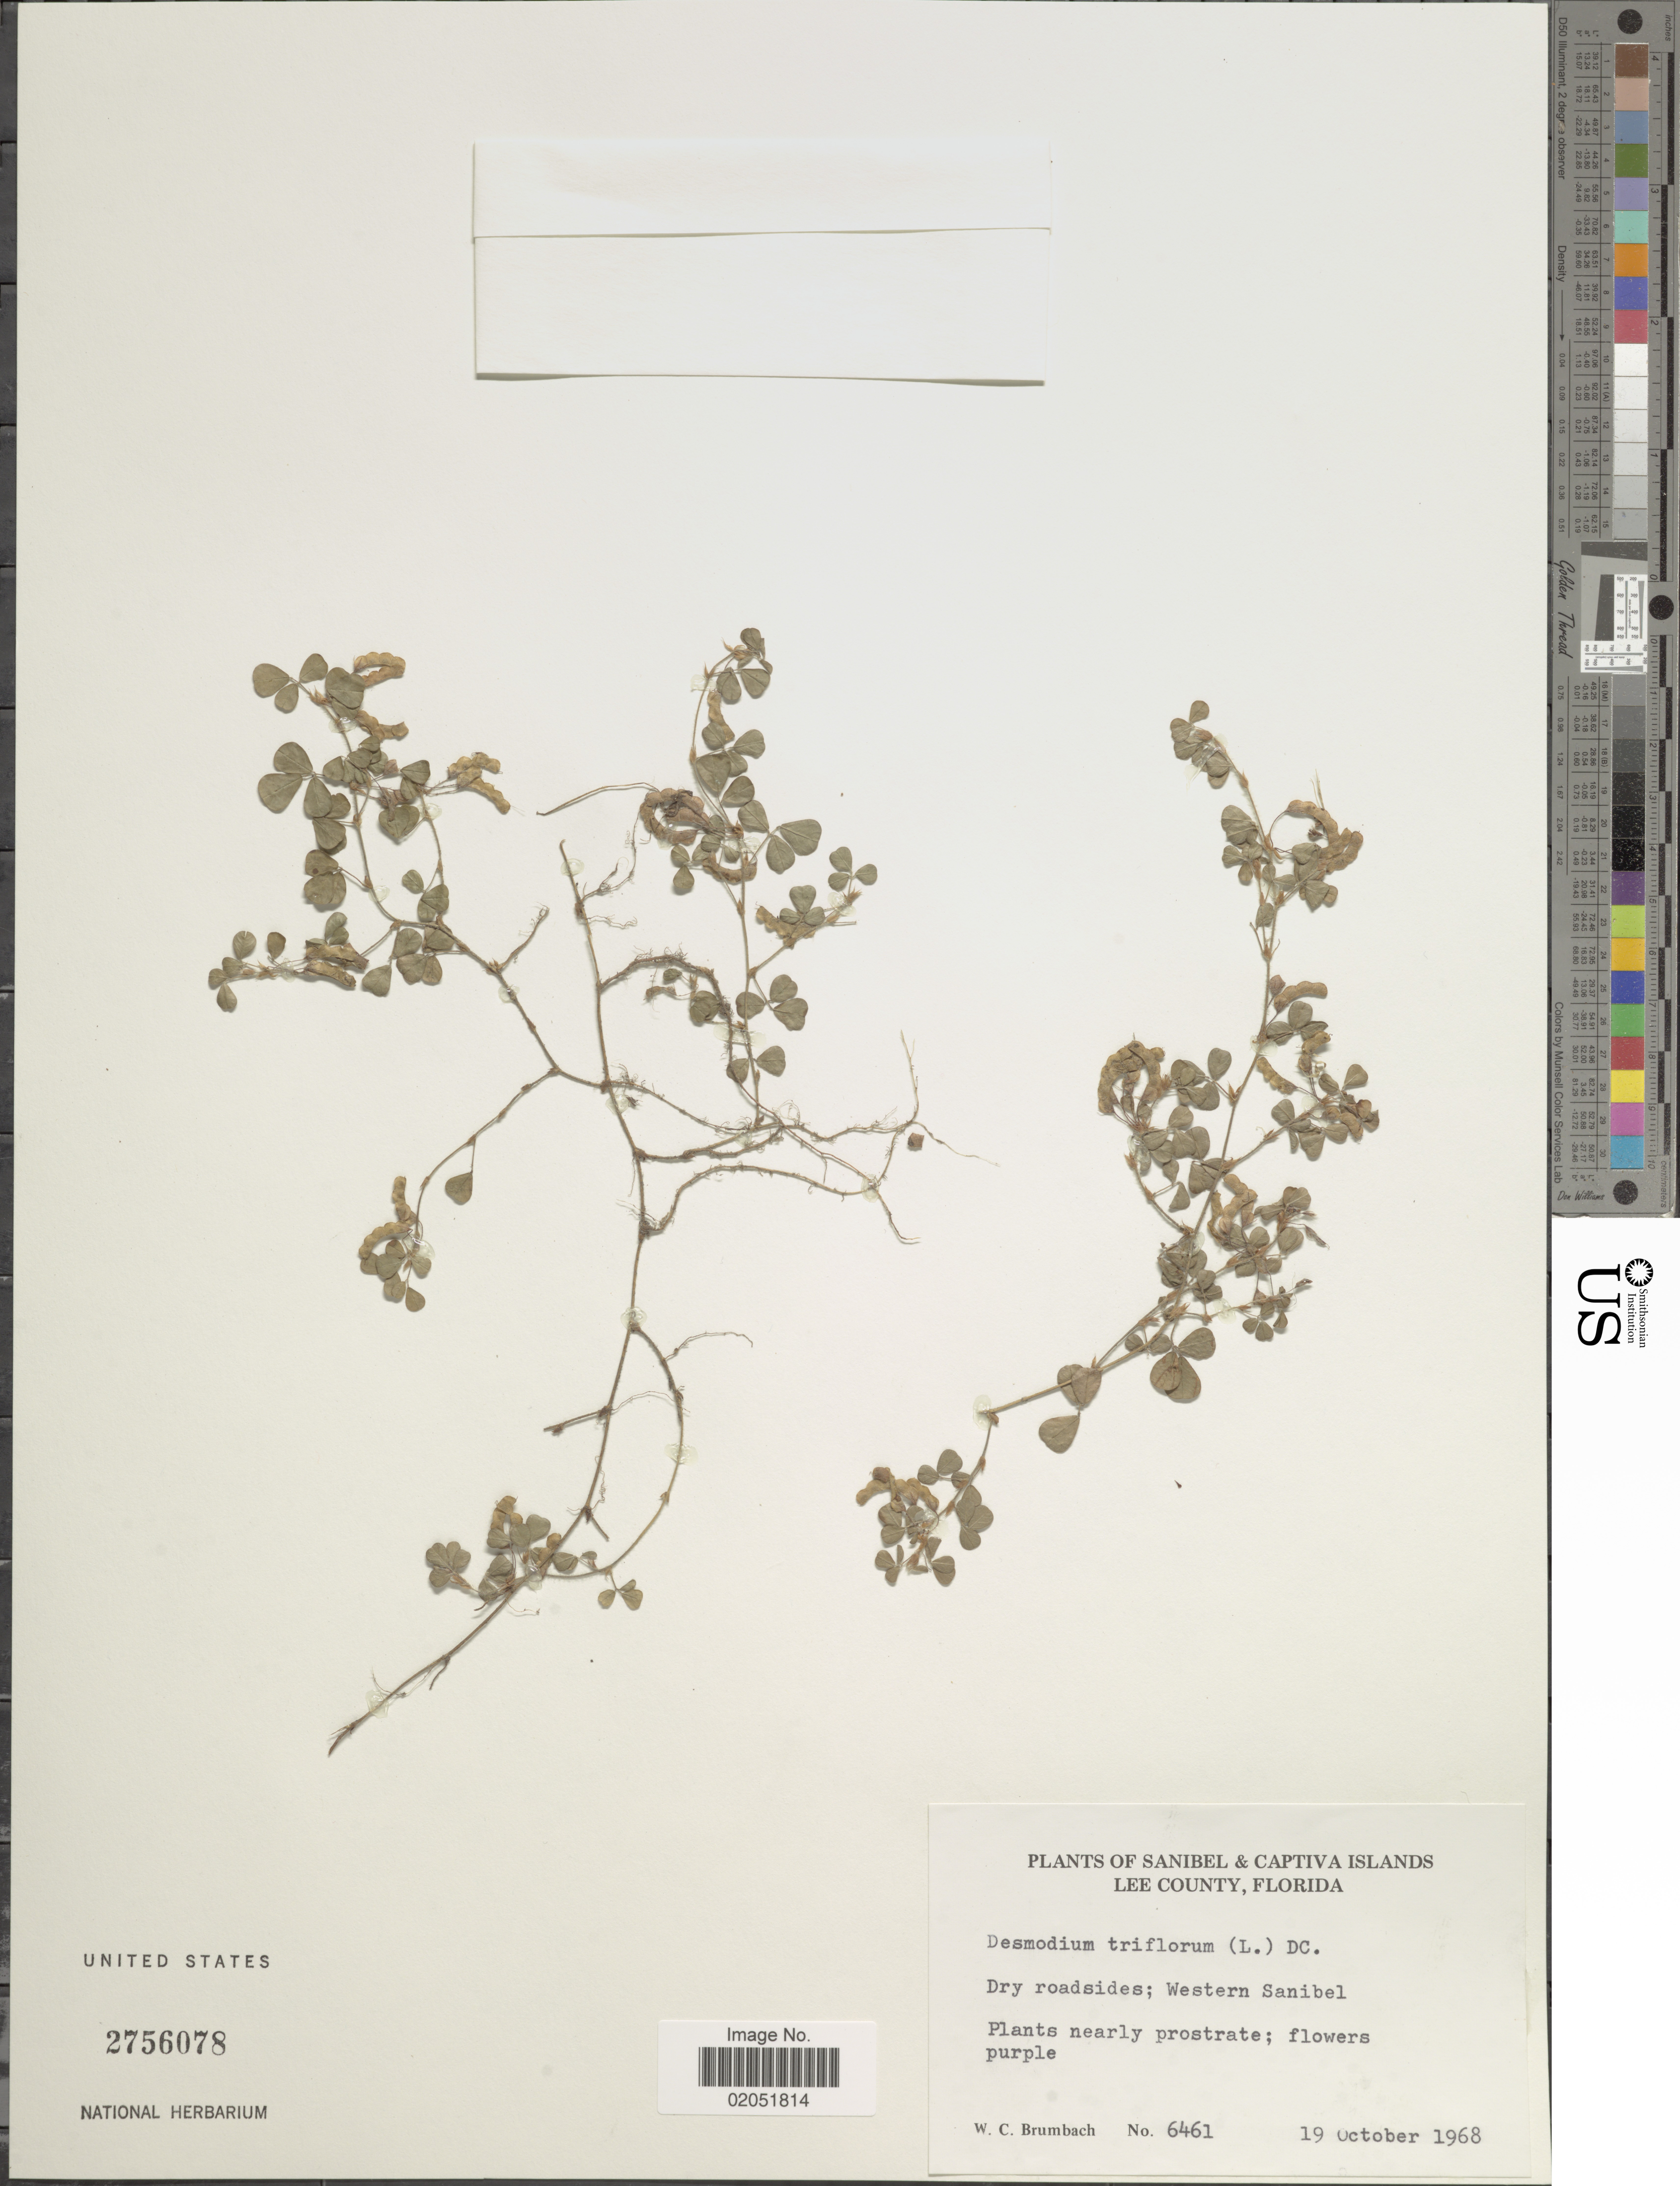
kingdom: Plantae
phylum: Tracheophyta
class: Magnoliopsida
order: Fabales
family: Fabaceae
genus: Grona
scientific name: Grona triflora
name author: (L.) H. Ohashi & K. Ohashi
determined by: Strong, Mark T., (BOT), Smithsonian Institution - National Museum of Natural History (UNITED STATES)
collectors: W. C. Brumbach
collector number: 6461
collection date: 1968-10-19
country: United States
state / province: Florida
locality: Sanibel & Captiva Islands, Lee County, Florida. Dry roadsides; Western Sanibel.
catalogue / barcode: US 2756078